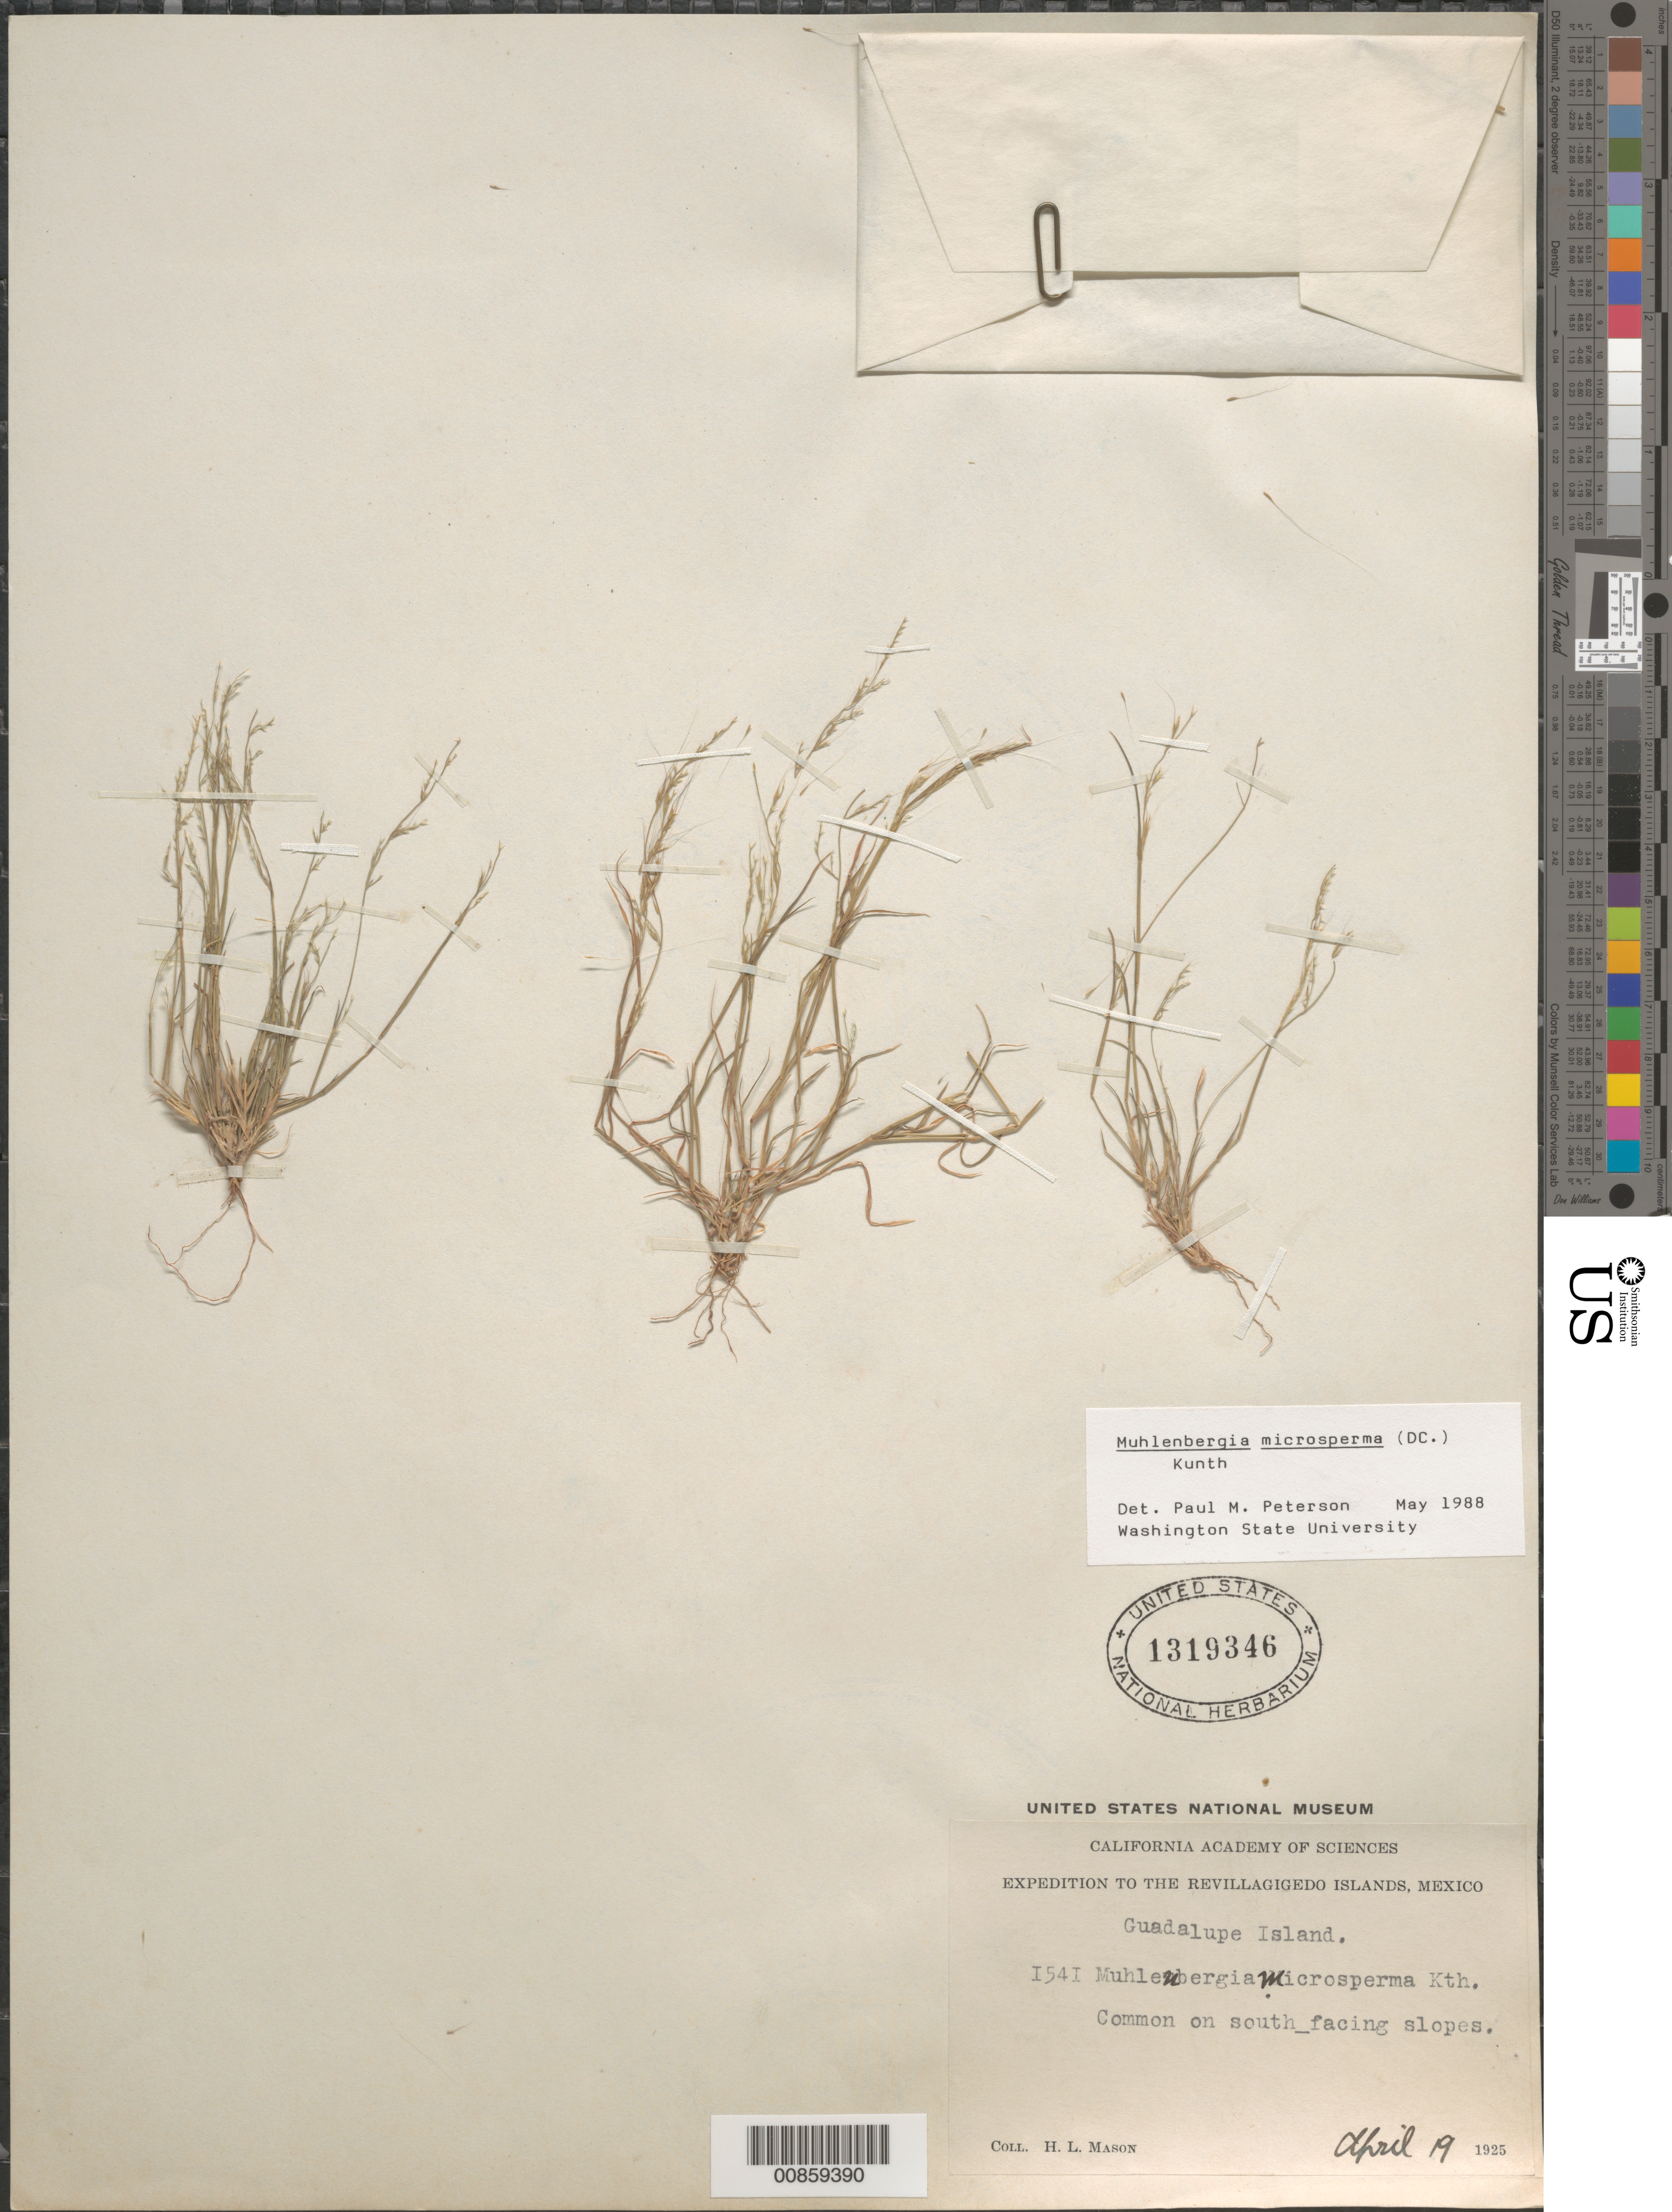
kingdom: Plantae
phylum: Tracheophyta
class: Liliopsida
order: Poales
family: Poaceae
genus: Muhlenbergia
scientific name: Muhlenbergia microsperma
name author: (DC.) Kunth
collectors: H. L. Mason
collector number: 1541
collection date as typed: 19 Apr 1925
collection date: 1925-04-19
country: Mexico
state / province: Baja California Norte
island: Guadalupe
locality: Guadalupe Island, B.C.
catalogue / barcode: US 1319346